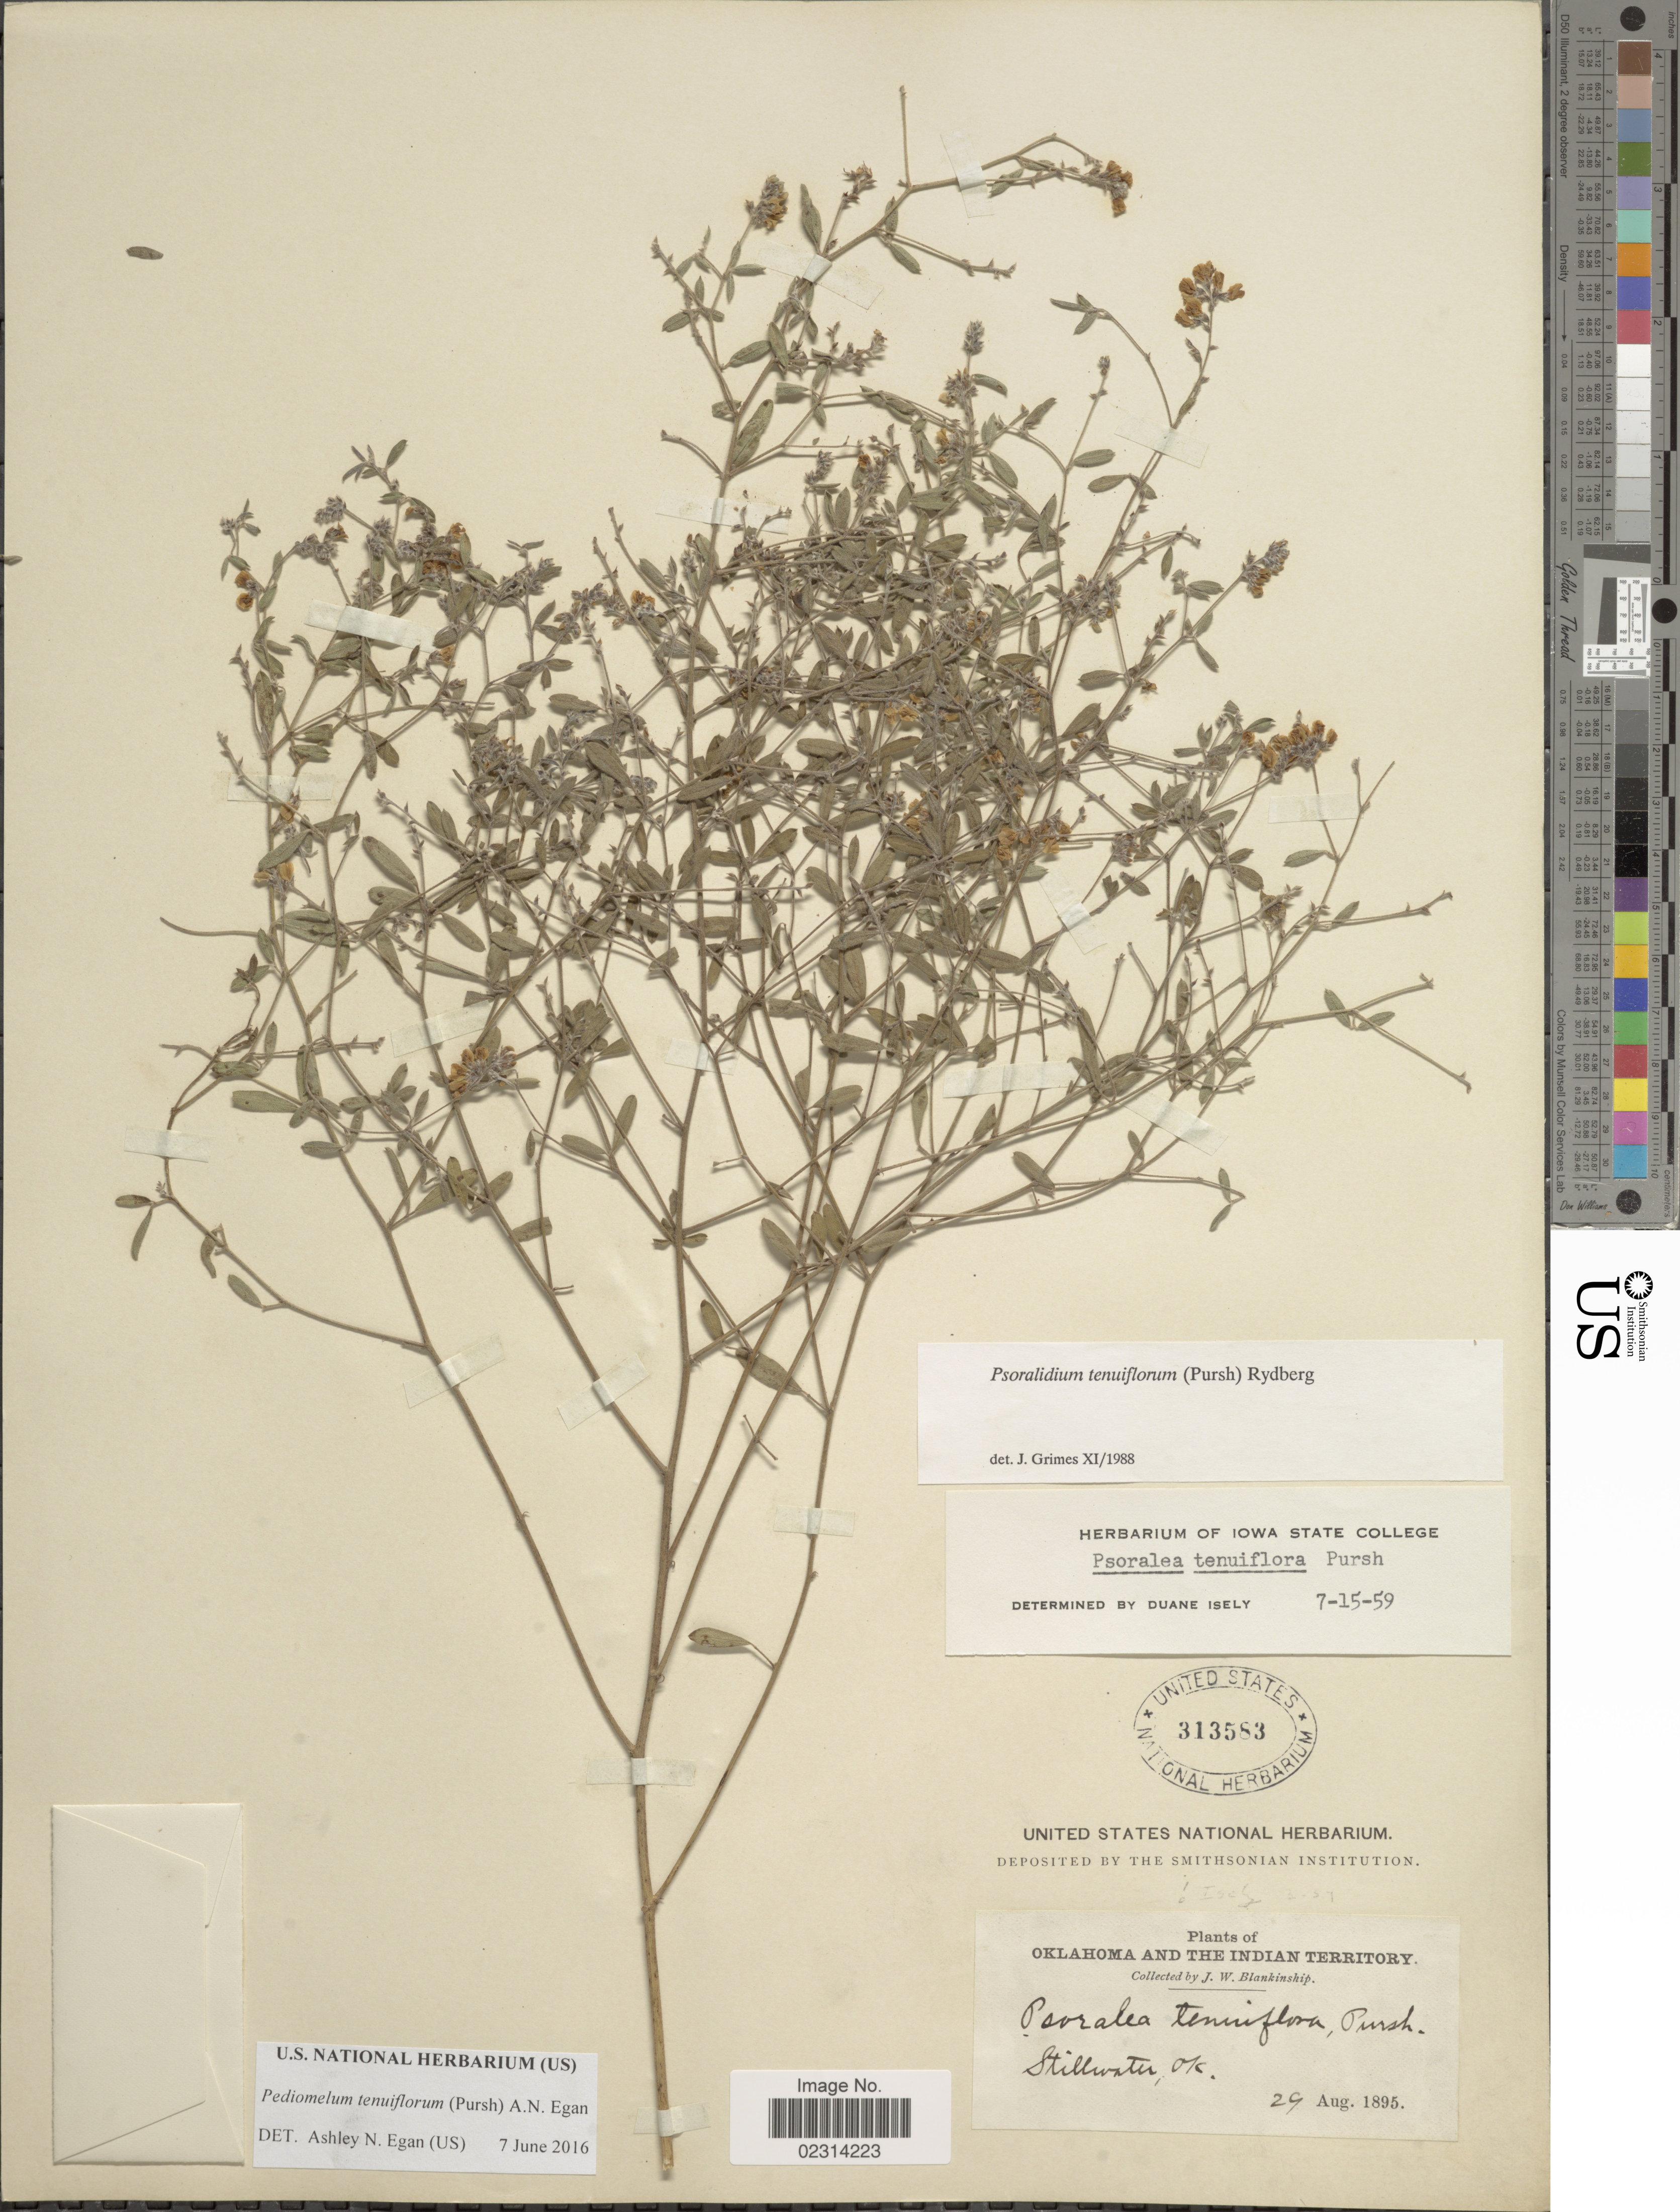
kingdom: Plantae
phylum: Tracheophyta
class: Magnoliopsida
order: Fabales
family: Fabaceae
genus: Psoralidium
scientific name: Psoralidium tenuiflorum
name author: (Pursh) Rydb.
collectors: J. W. Blankinship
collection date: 1895-08-29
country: United States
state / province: Oklahoma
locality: Stillwater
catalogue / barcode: US 313583